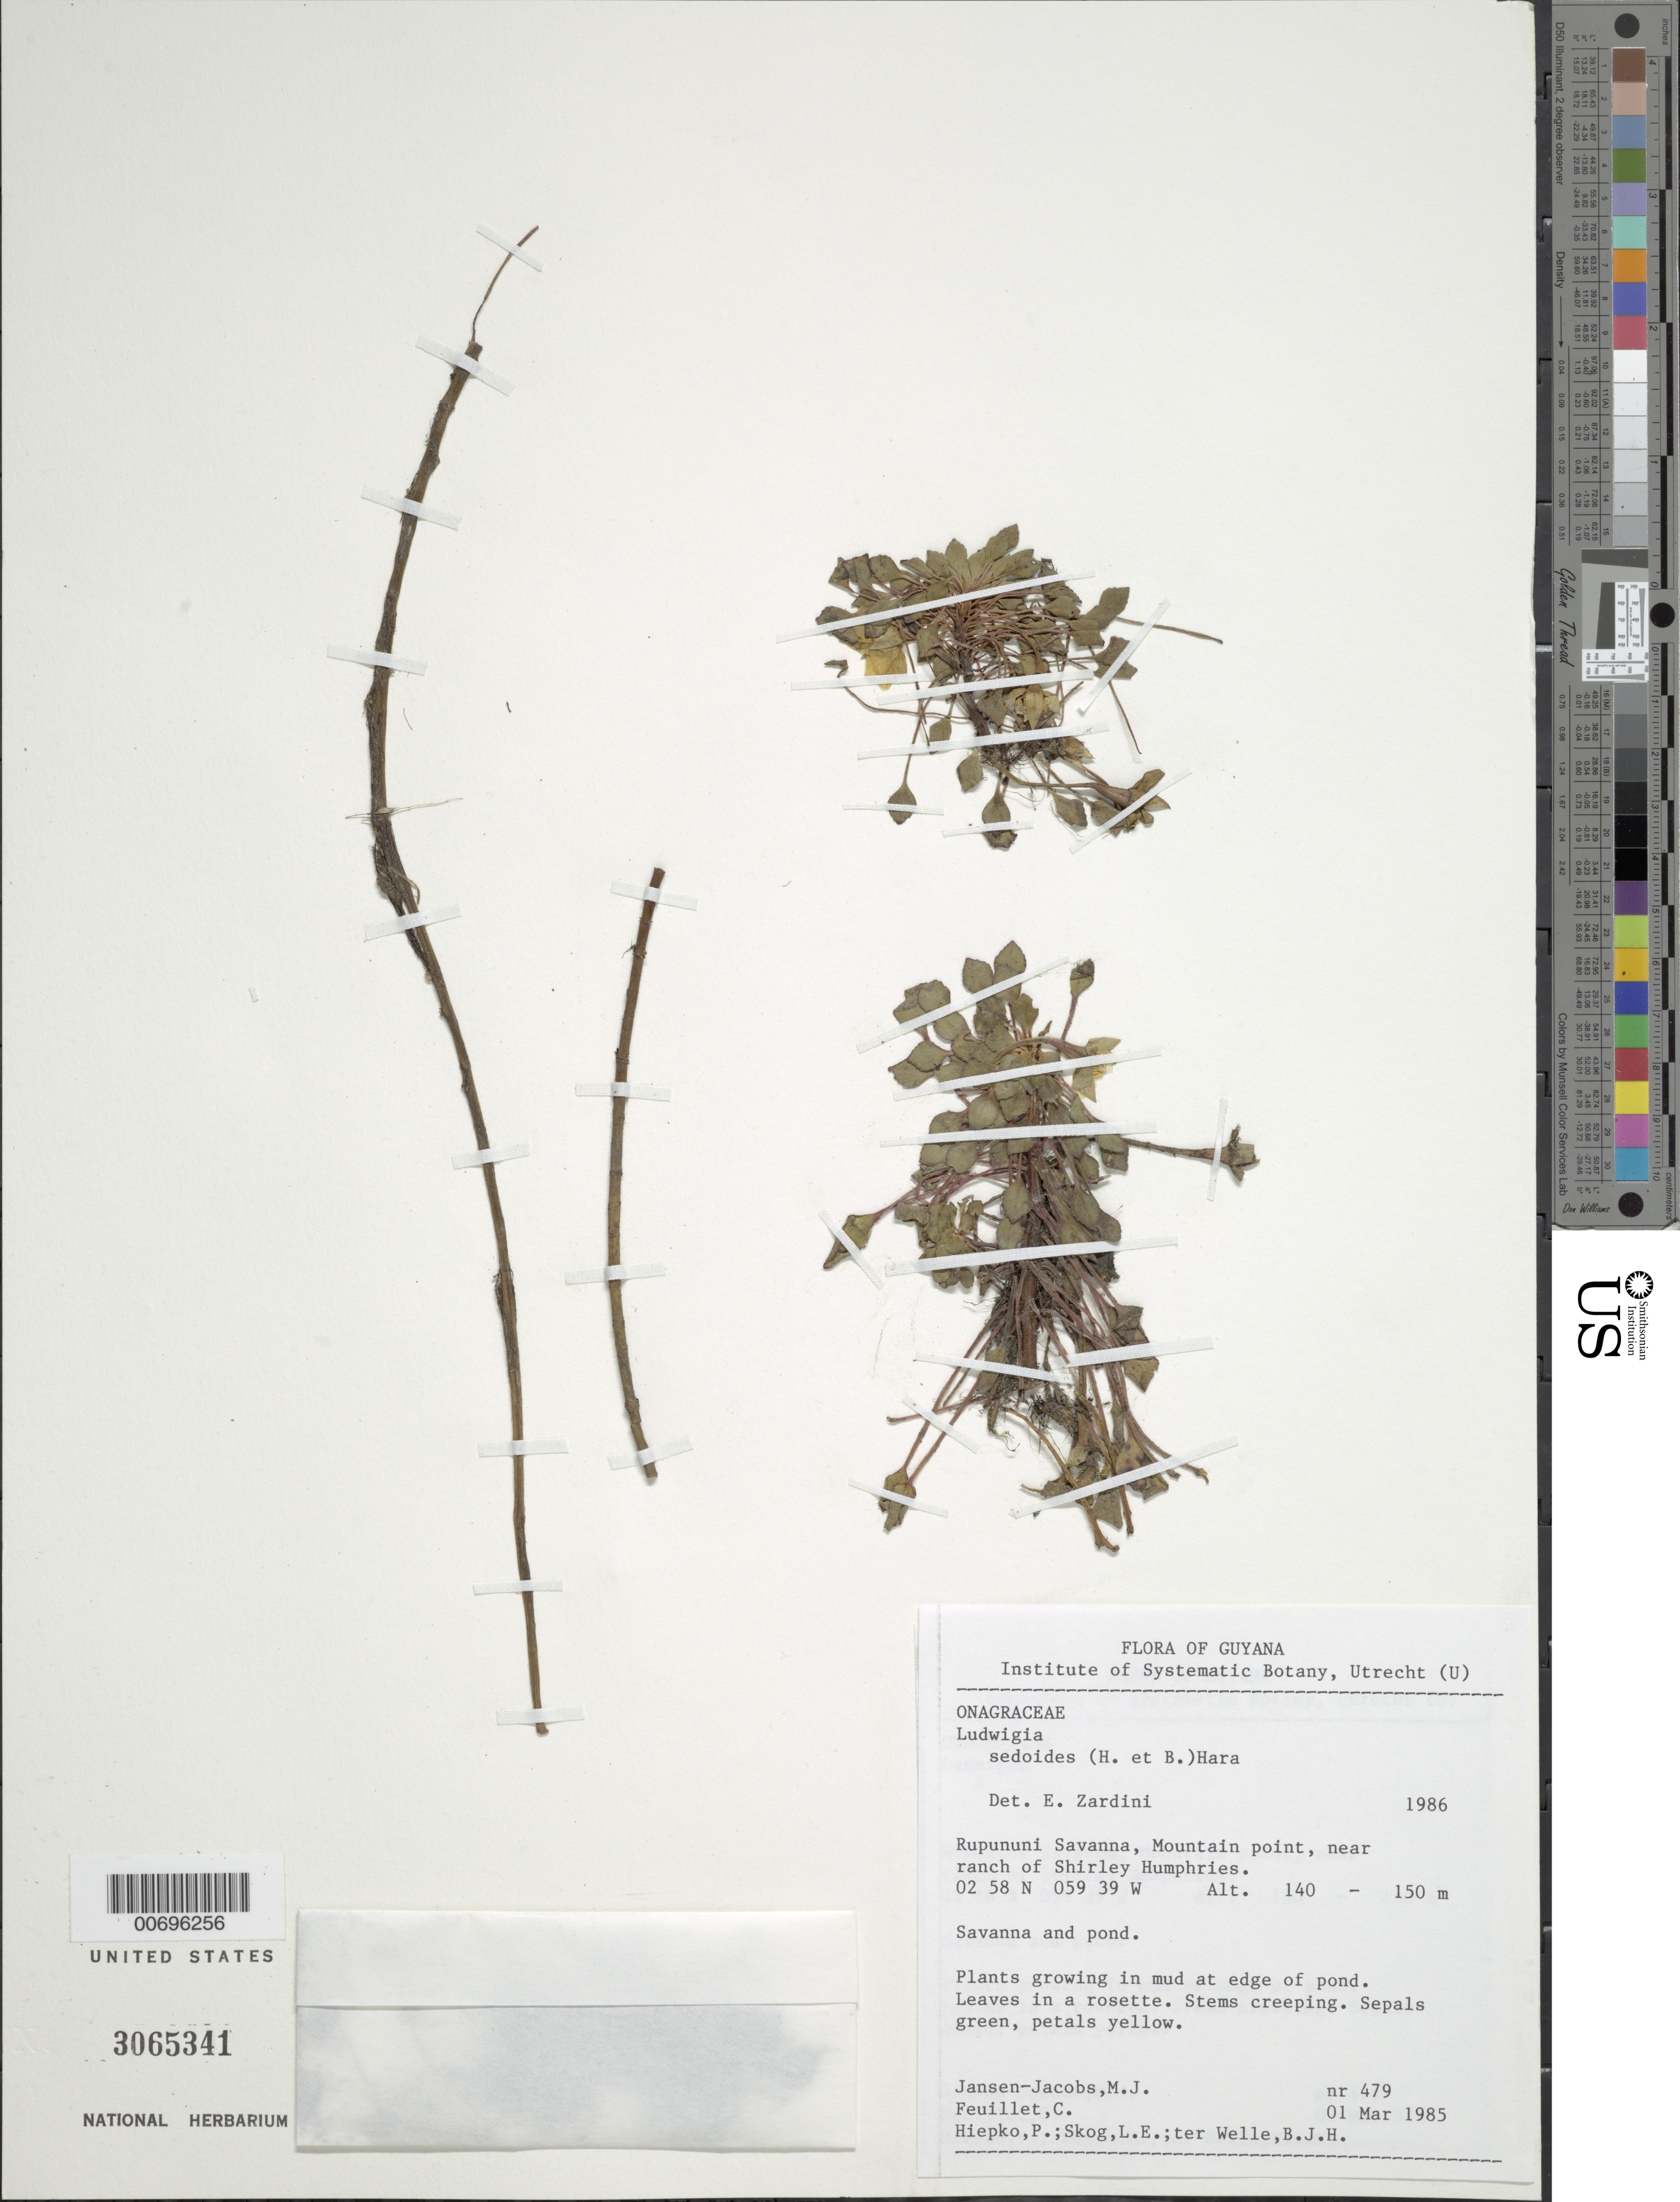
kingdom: Plantae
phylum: Tracheophyta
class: Magnoliopsida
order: Myrtales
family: Onagraceae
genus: Ludwigia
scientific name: Ludwigia sedoides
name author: (Humb. & Bonpl.) H. Hara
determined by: Zardini, E. M.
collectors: M. J. Jansen-Jacobs, C. Feuillet, P. H. Hiepko, L. E. Skog & B. Welle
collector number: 479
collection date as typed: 1-Mar-85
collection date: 1985-03-01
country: Guyana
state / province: U. Takutu-U. Essequibo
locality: Rupununi Savanna, Mountain Point, near ranch of Shirley Humphries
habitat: Savanna and pond, growing in mud at edge of pond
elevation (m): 140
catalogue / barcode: US 3065341